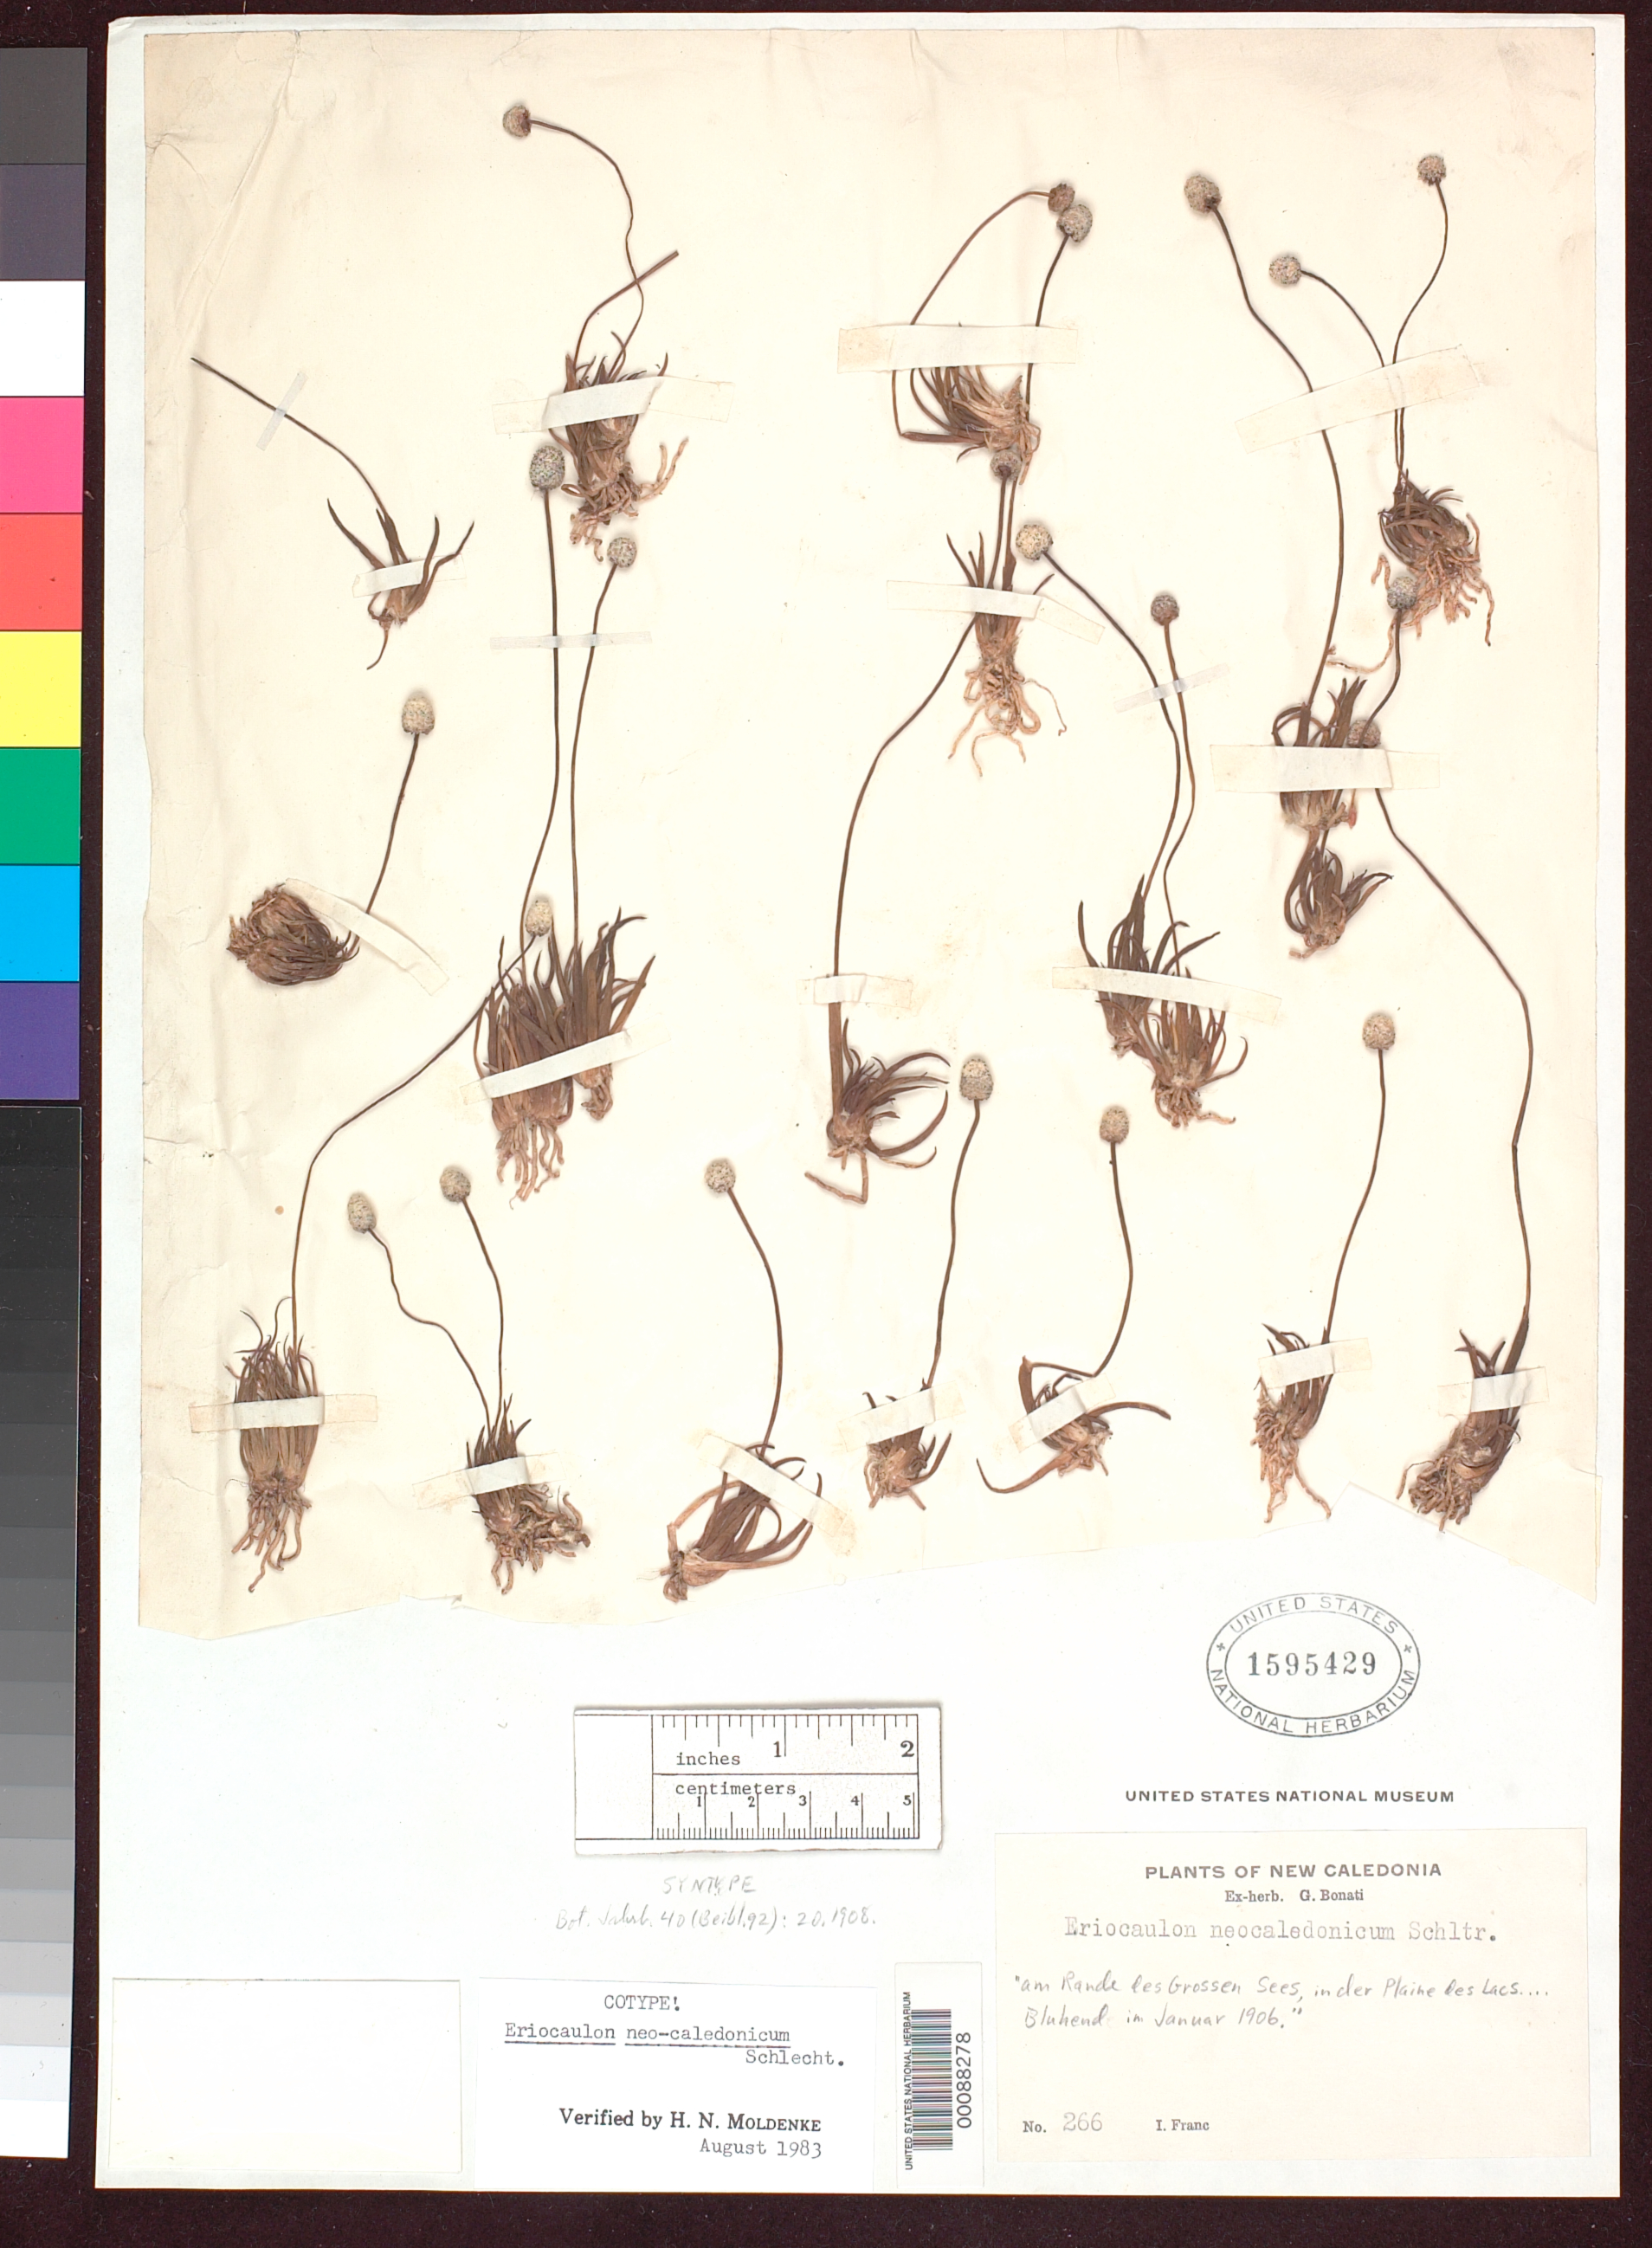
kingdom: Plantae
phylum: Tracheophyta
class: Liliopsida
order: Poales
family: Eriocaulaceae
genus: Eriocaulon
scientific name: Eriocaulon neocaledonicum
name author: Schltr.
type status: Syntype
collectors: I. Franc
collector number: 266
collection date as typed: Jan 1906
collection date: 1906-01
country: New Caledonia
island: New Caledonia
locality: Plaine des lacs, am Randedes grossen Sees.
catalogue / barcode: US 1595429